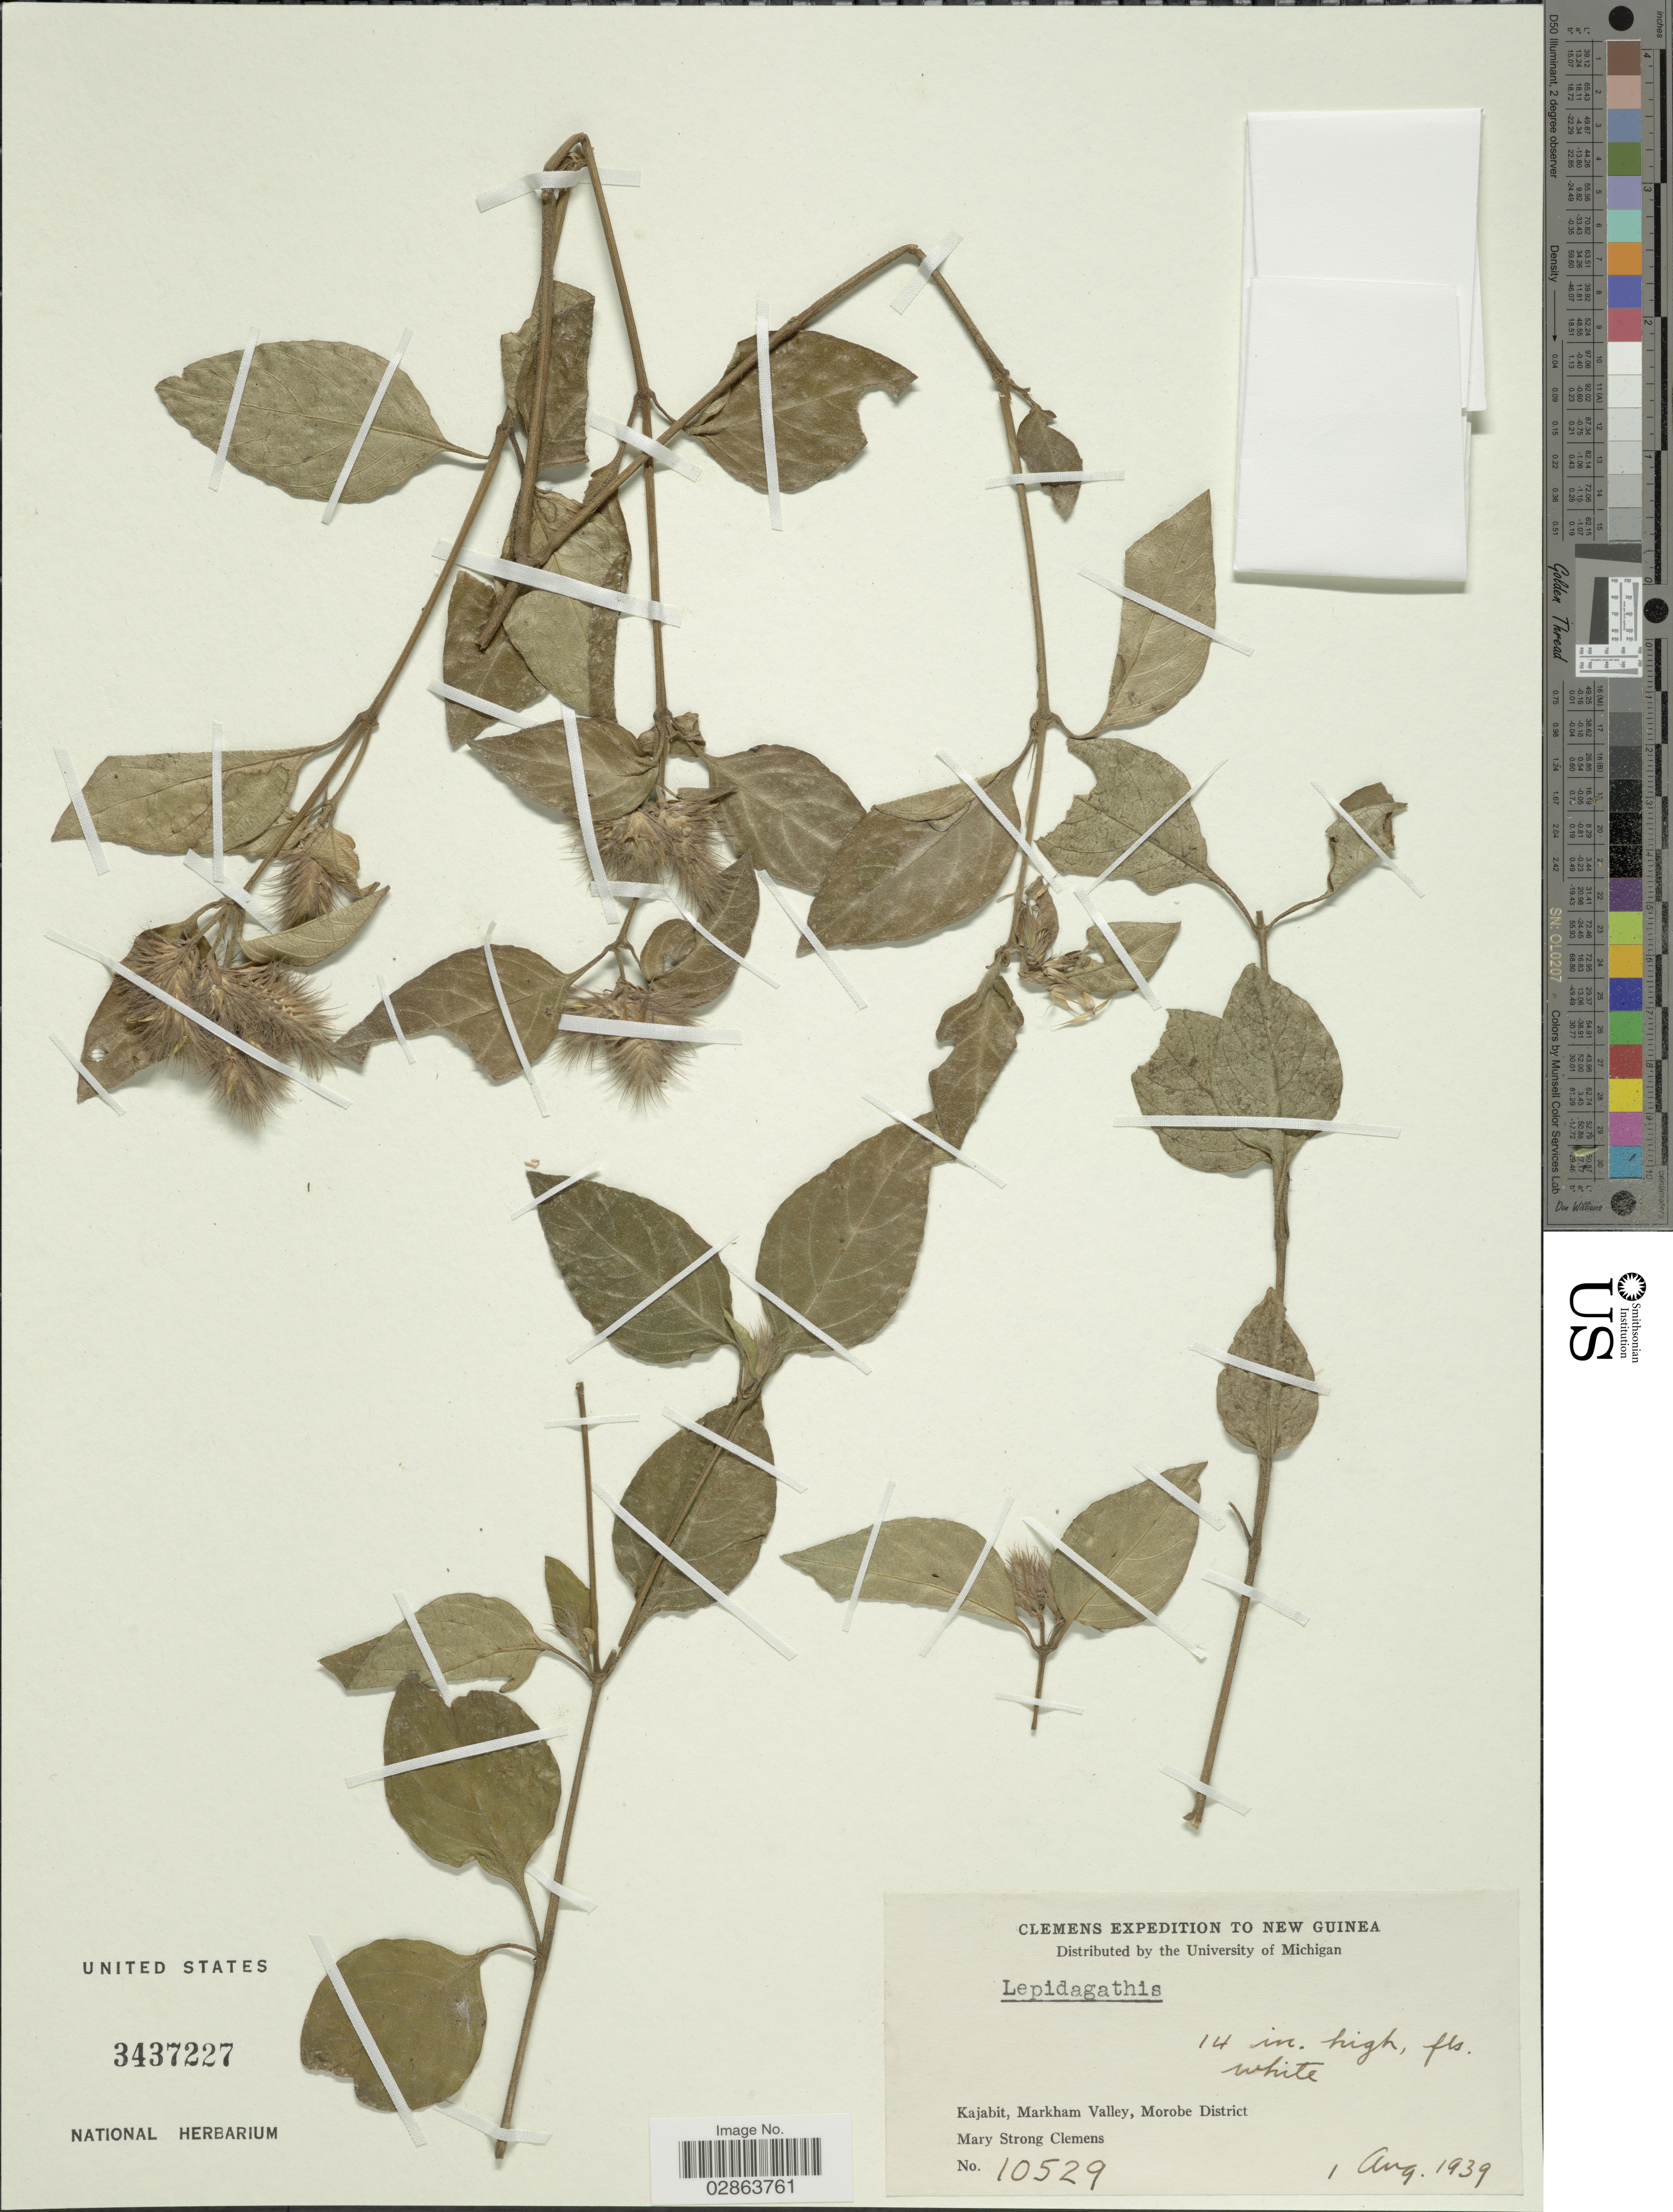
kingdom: Plantae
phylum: Tracheophyta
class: Magnoliopsida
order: Lamiales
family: Acanthaceae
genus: Lepidagathis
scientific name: Lepidagathis sp.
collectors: M. S. Clemens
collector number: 10529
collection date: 1939-08-01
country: Papua New Guinea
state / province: Morobe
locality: Kajabit, Markham Valley, Morobe District. New Guinea.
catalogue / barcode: US 3437227